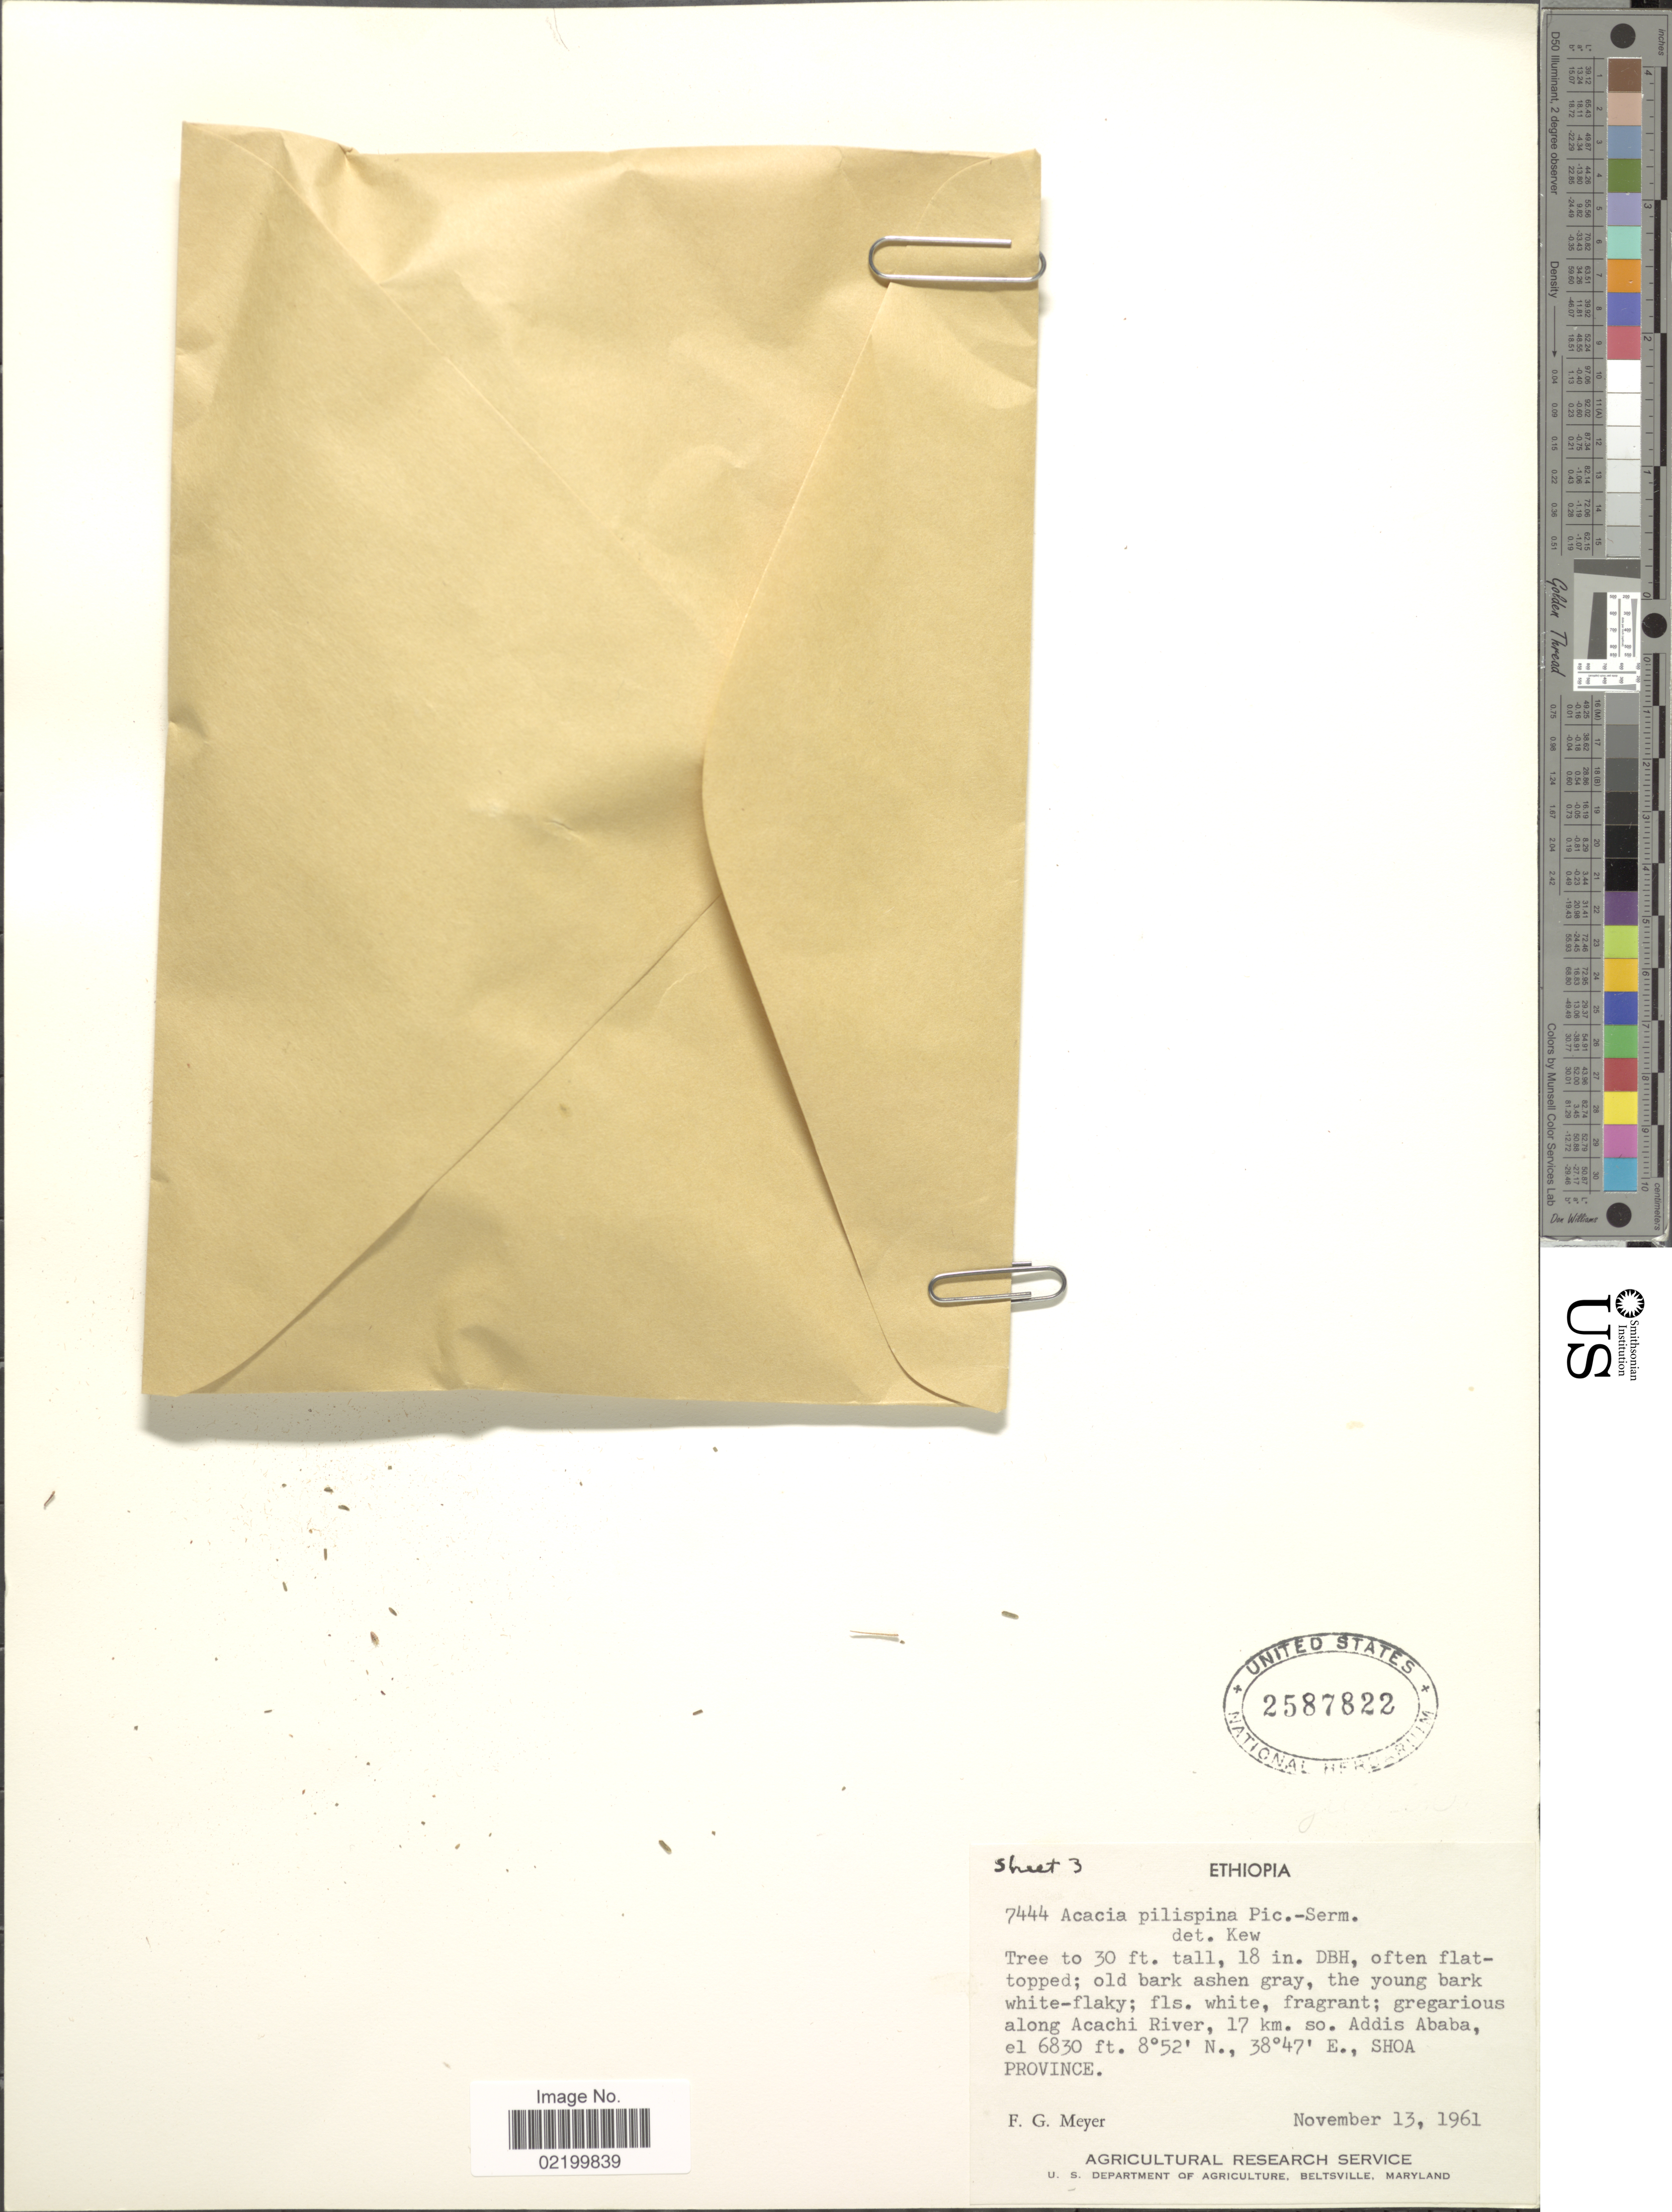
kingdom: Plantae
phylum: Tracheophyta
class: Magnoliopsida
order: Fabales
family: Fabaceae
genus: Vachellia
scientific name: Vachellia pilispina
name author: (Pic. Serm.) Kyal. & Boatwr.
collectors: F. G. Meyer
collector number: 7444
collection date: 1961-11-13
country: Ethiopia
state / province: Addis Ababa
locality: Gregarious along Acachi River, 17 km. so. Addis Ababa. Shoa Province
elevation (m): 2082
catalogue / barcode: US 2587822